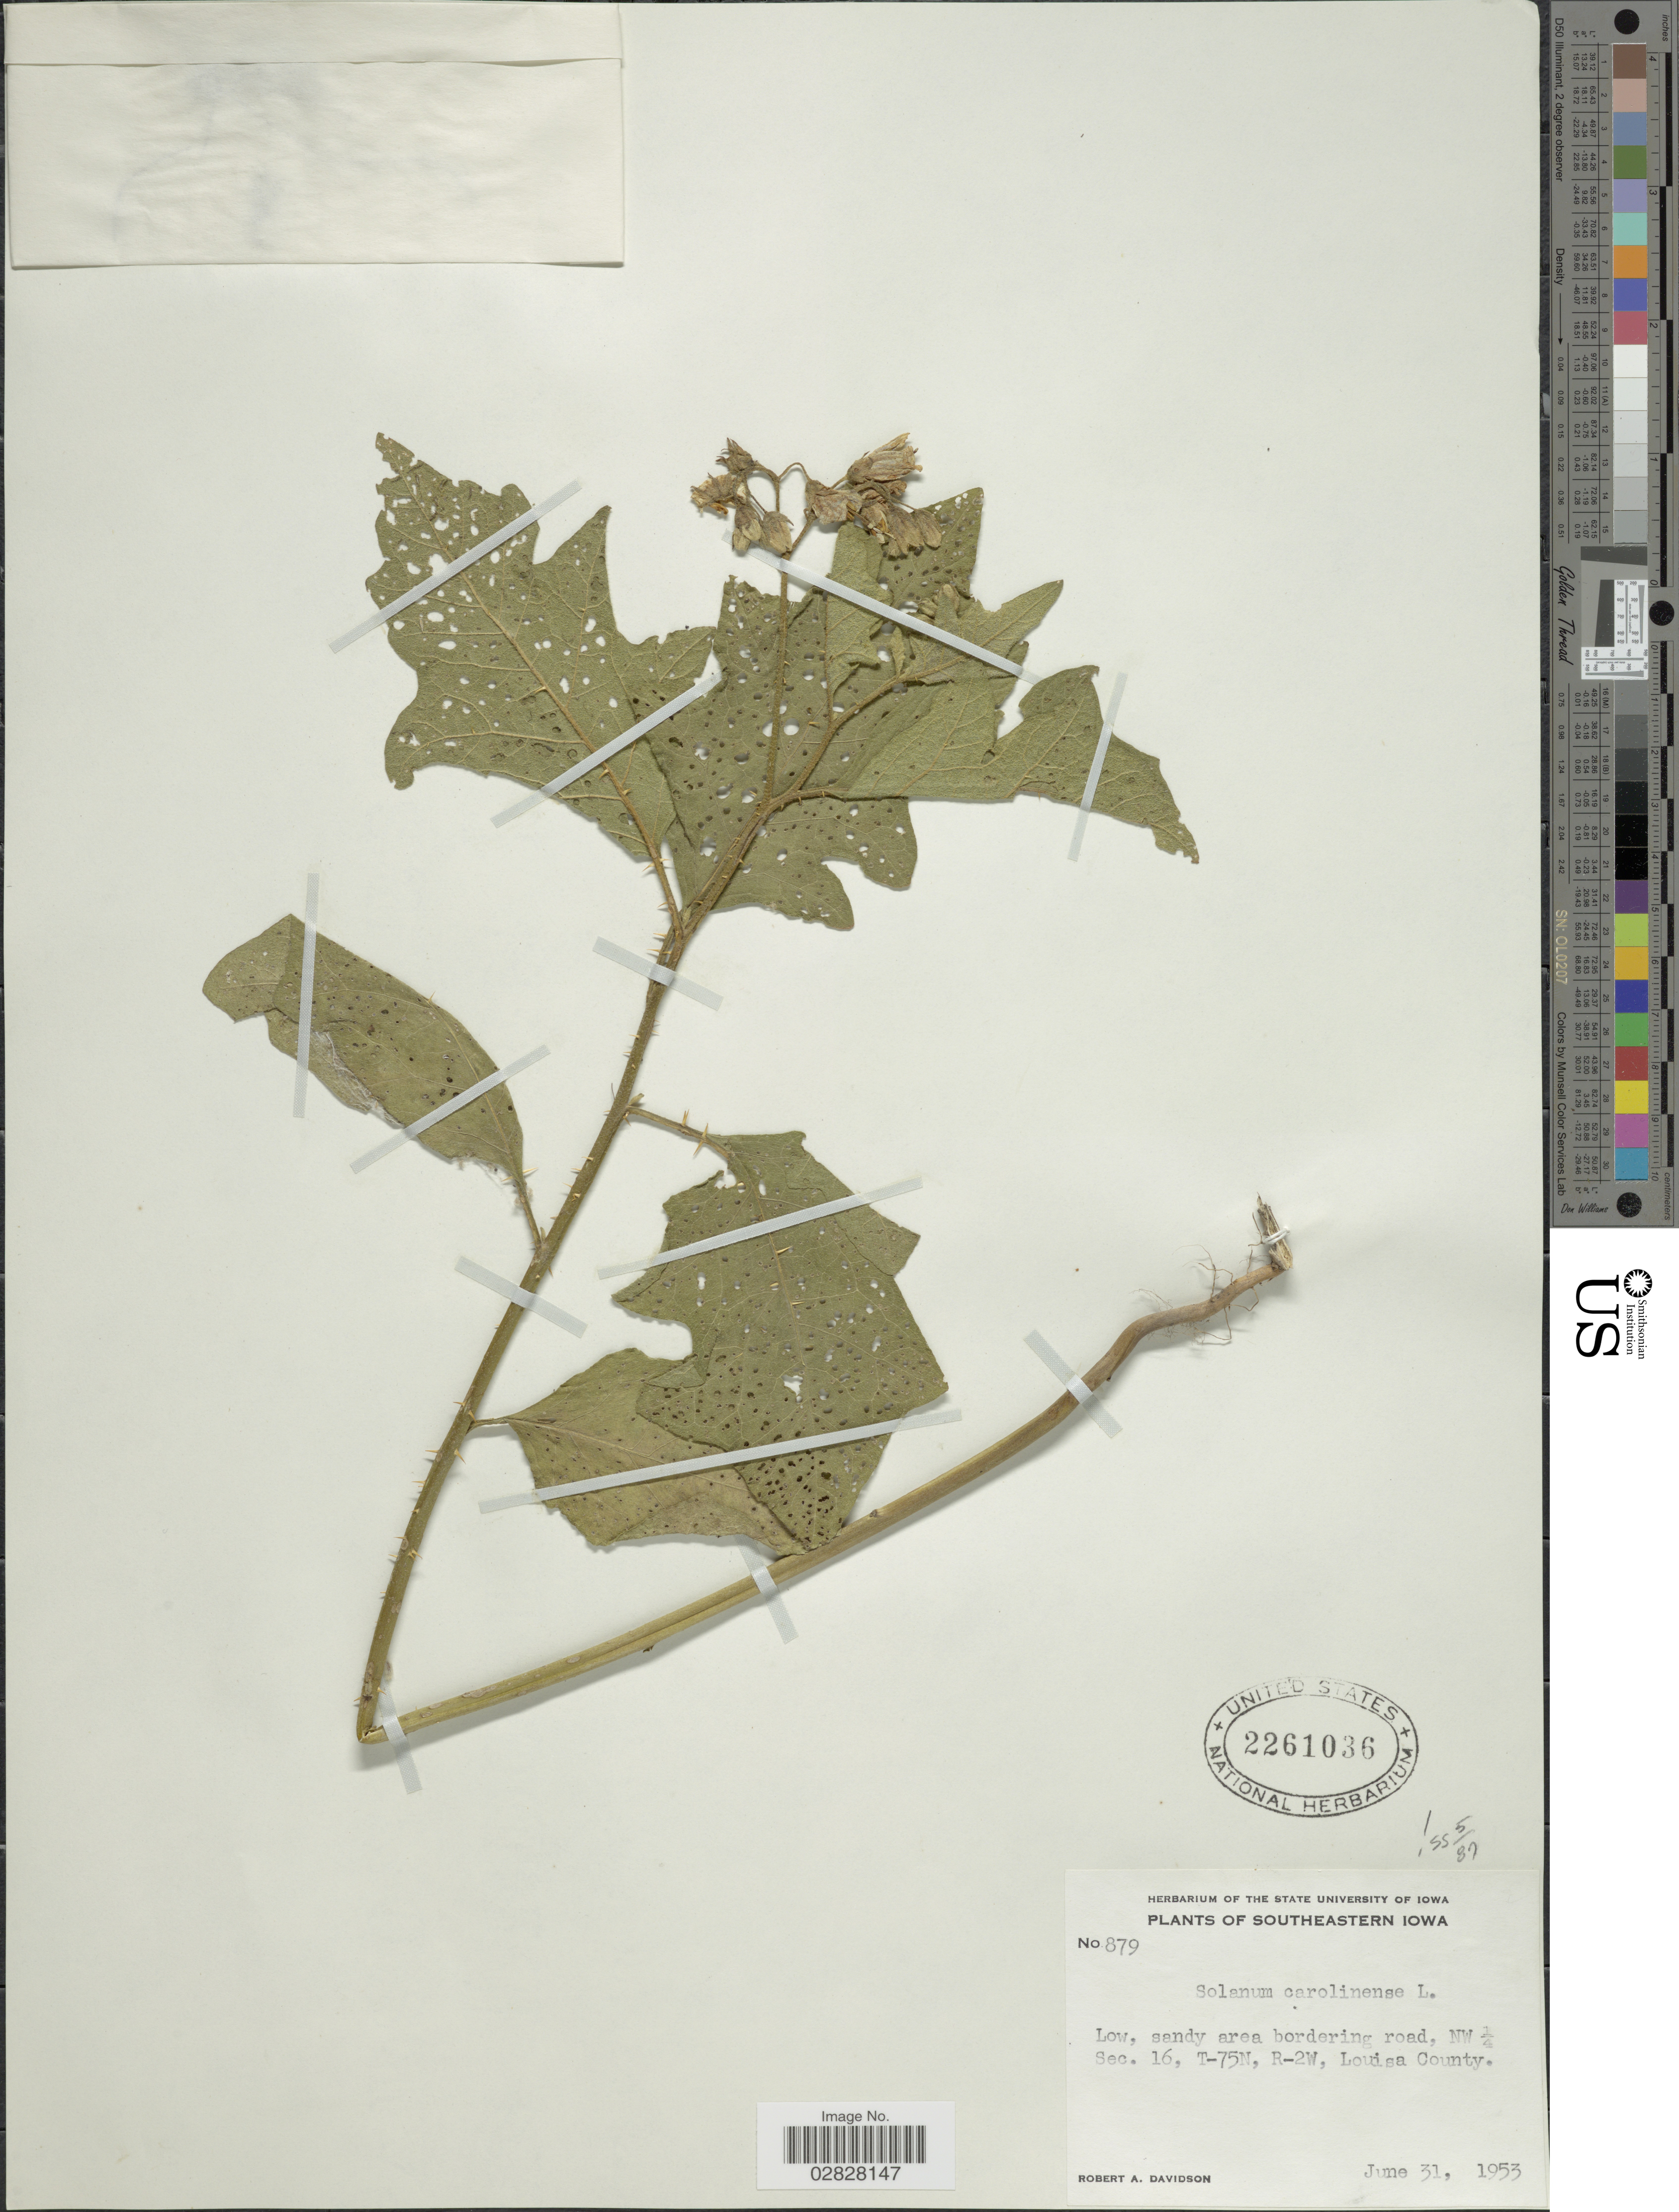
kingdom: Plantae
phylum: Tracheophyta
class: Magnoliopsida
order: Solanales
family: Solanaceae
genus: Solanum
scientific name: Solanum carolinense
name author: L.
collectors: R. A. Davidson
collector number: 879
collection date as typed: Transcribed d/m/y: 31/6/1953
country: United States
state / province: Iowa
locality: Southeastern Iowa. Low, sandy area bordering road, NW ¼ Sec. 16, T-75N, R-2W, Louisa County.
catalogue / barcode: US 2261036